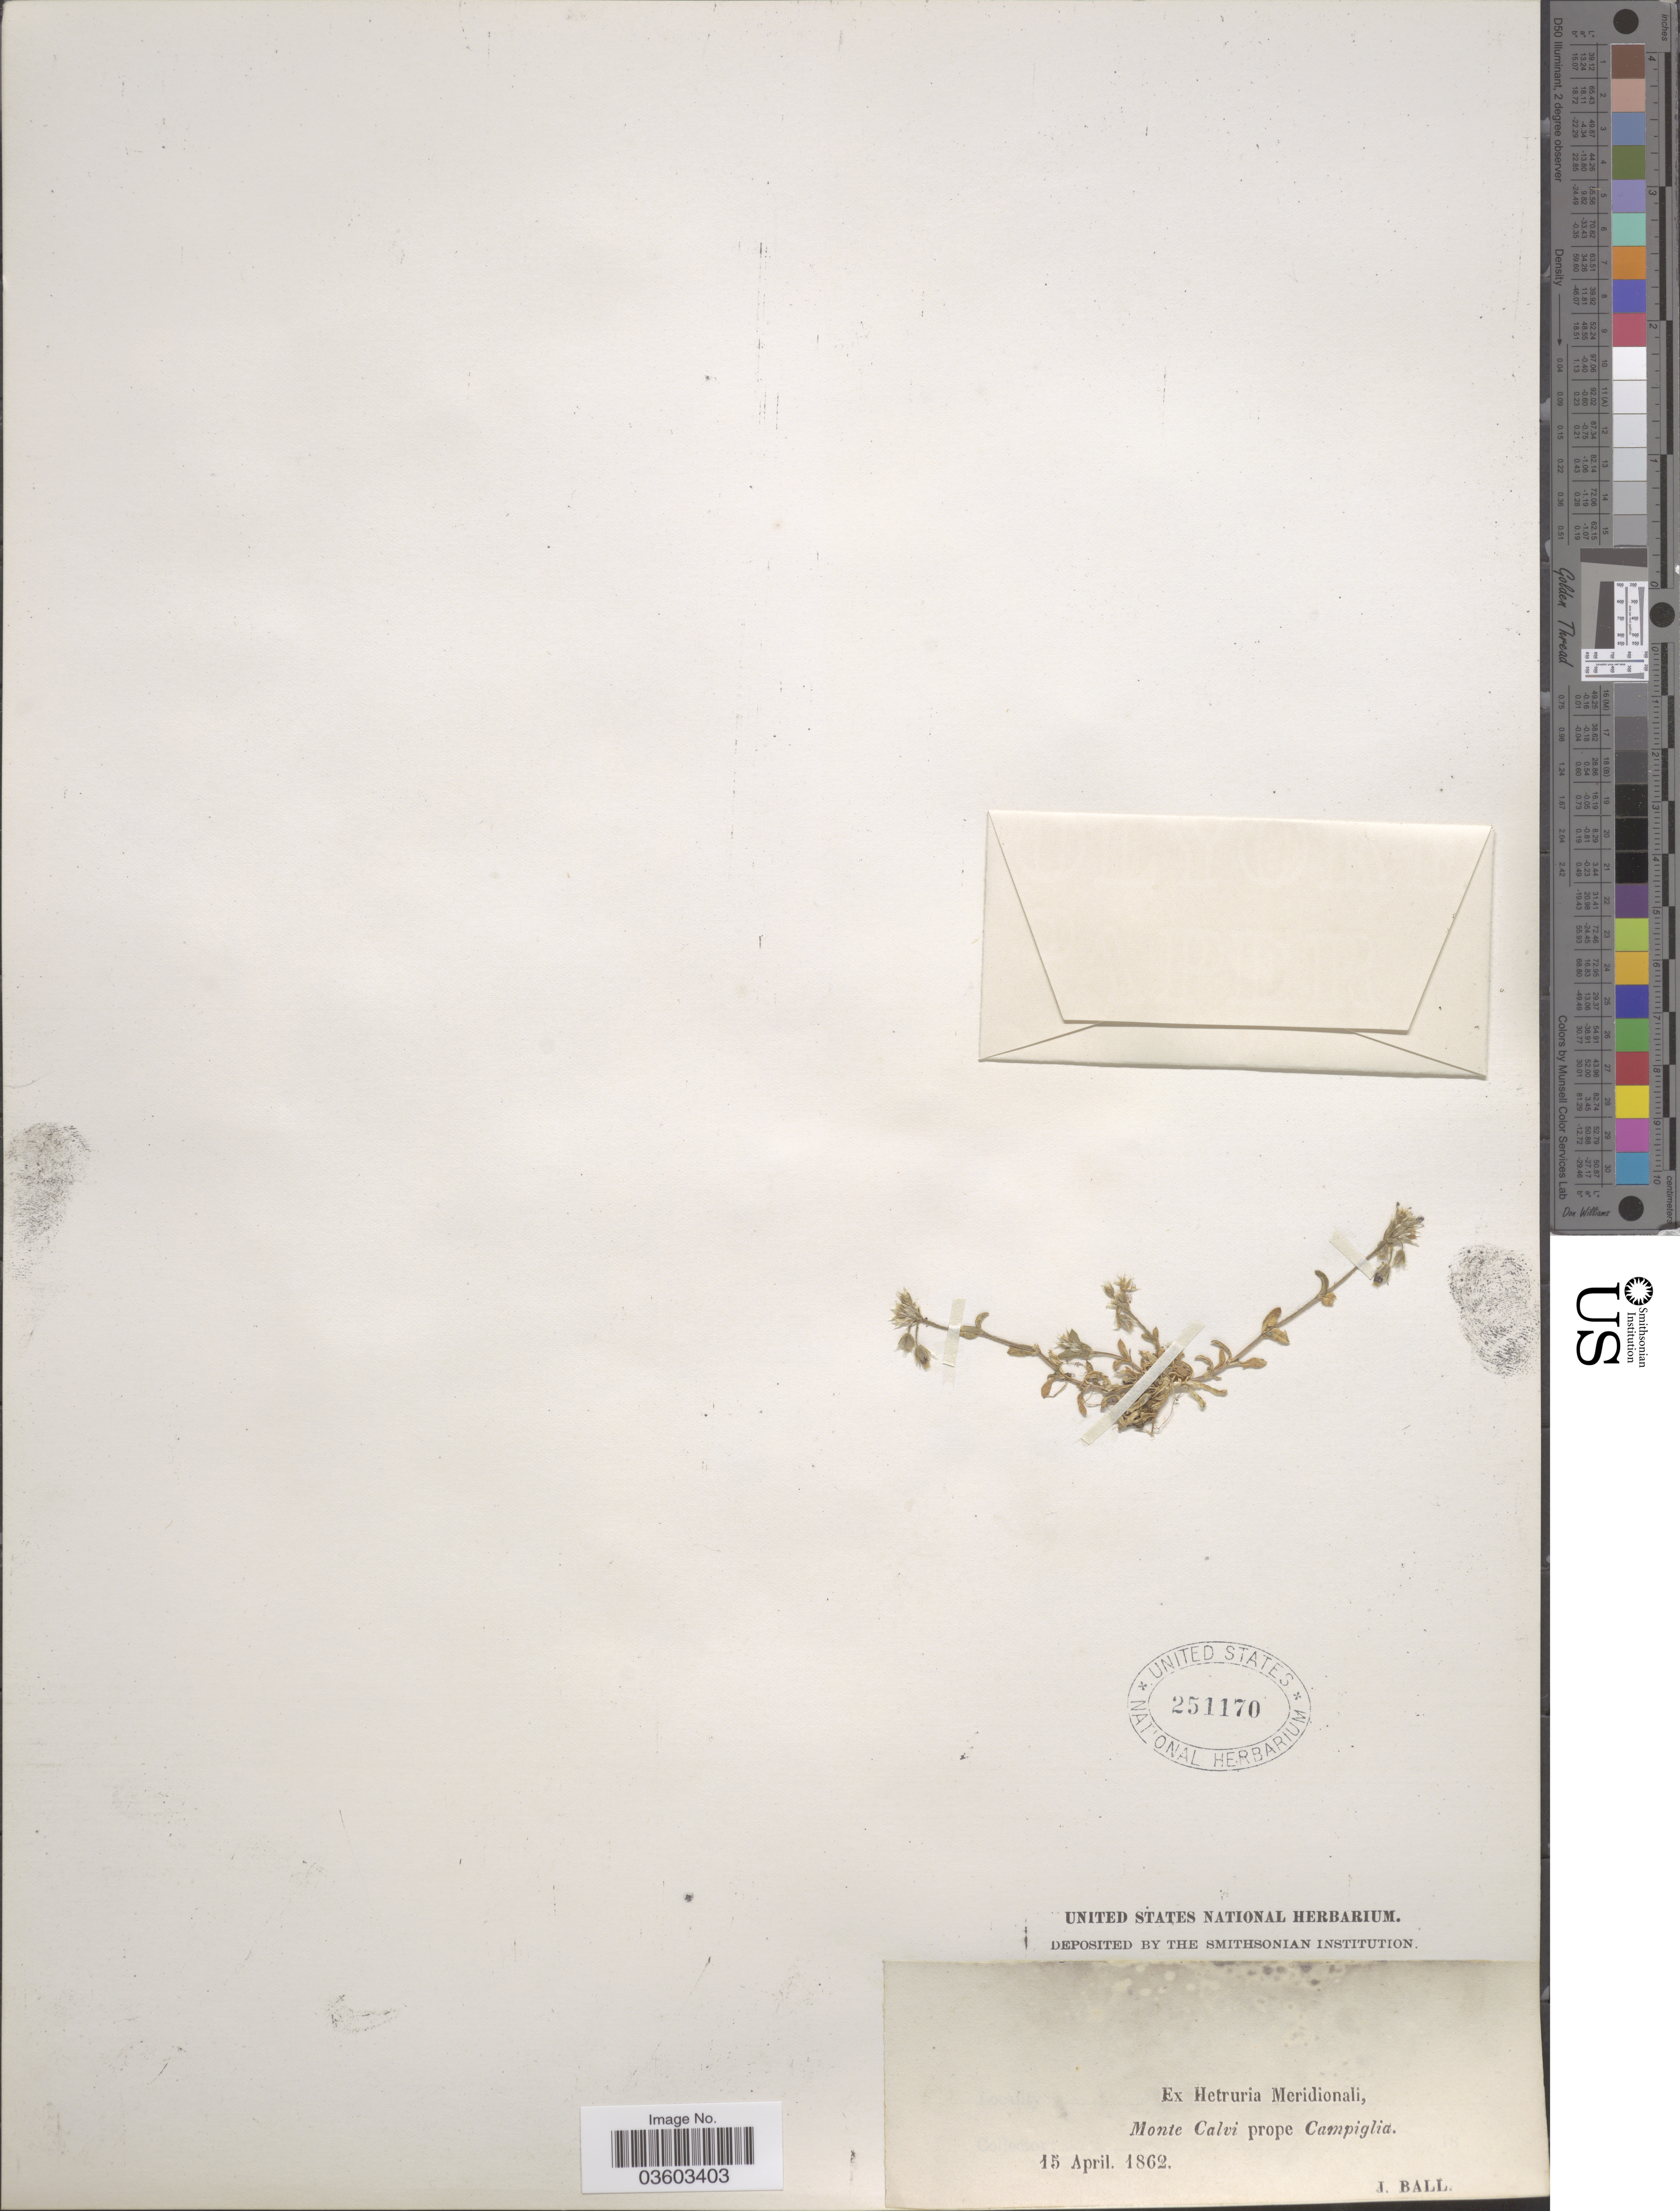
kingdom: Plantae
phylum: Tracheophyta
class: Magnoliopsida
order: Caryophyllales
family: Caryophyllaceae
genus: Cerastium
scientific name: Cerastium sp.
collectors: J. Ball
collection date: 1862-04-15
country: Italy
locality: Ex Hetruria Meridionali, Monte Calvi prope Campiglia.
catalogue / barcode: US 251170